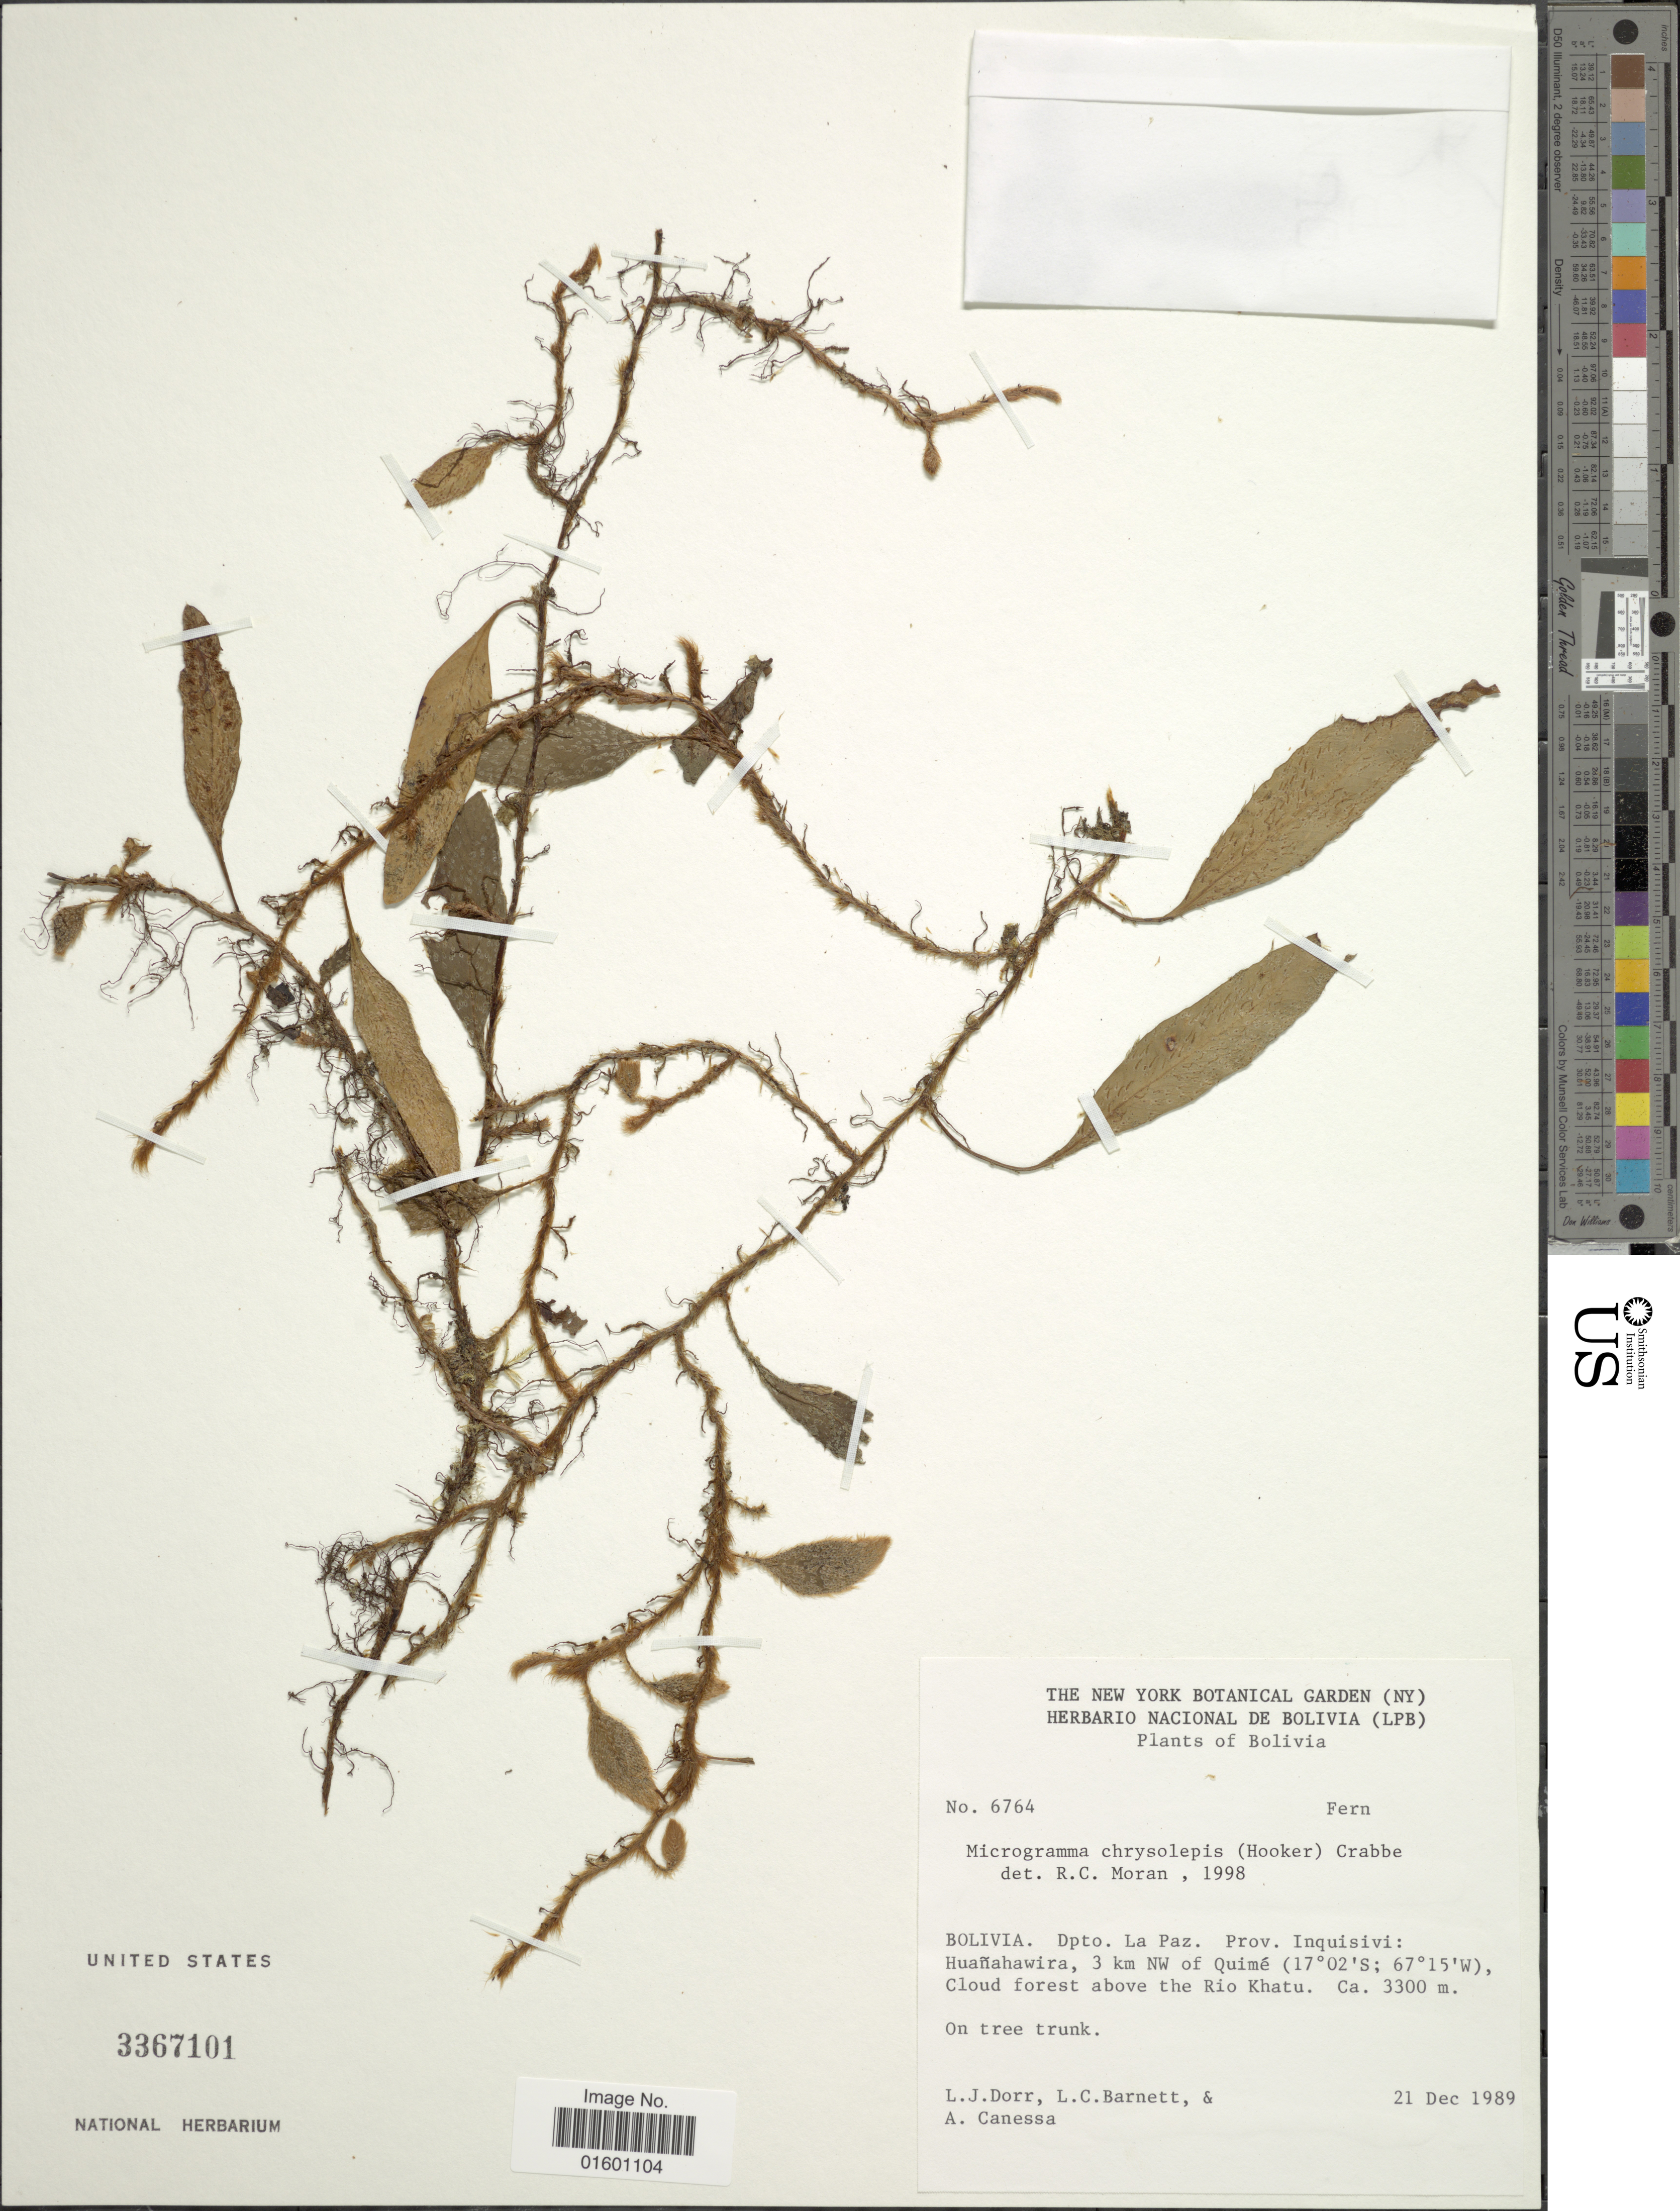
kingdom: Plantae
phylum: Tracheophyta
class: Polypodiopsida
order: Polypodiales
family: Polypodiaceae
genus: Microgramma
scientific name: Microgramma chrysolepis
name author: (Hook.) Crabbe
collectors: L. J. Dorr, L. C. Barnett & A. Canessa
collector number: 6764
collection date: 1989-12-21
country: Bolivia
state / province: La Paz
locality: Prov. Inquisivi: Huanahawira, 3 km. NW of Quime, Cloud forest above the Rio Khatu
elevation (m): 3300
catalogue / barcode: US 3367101